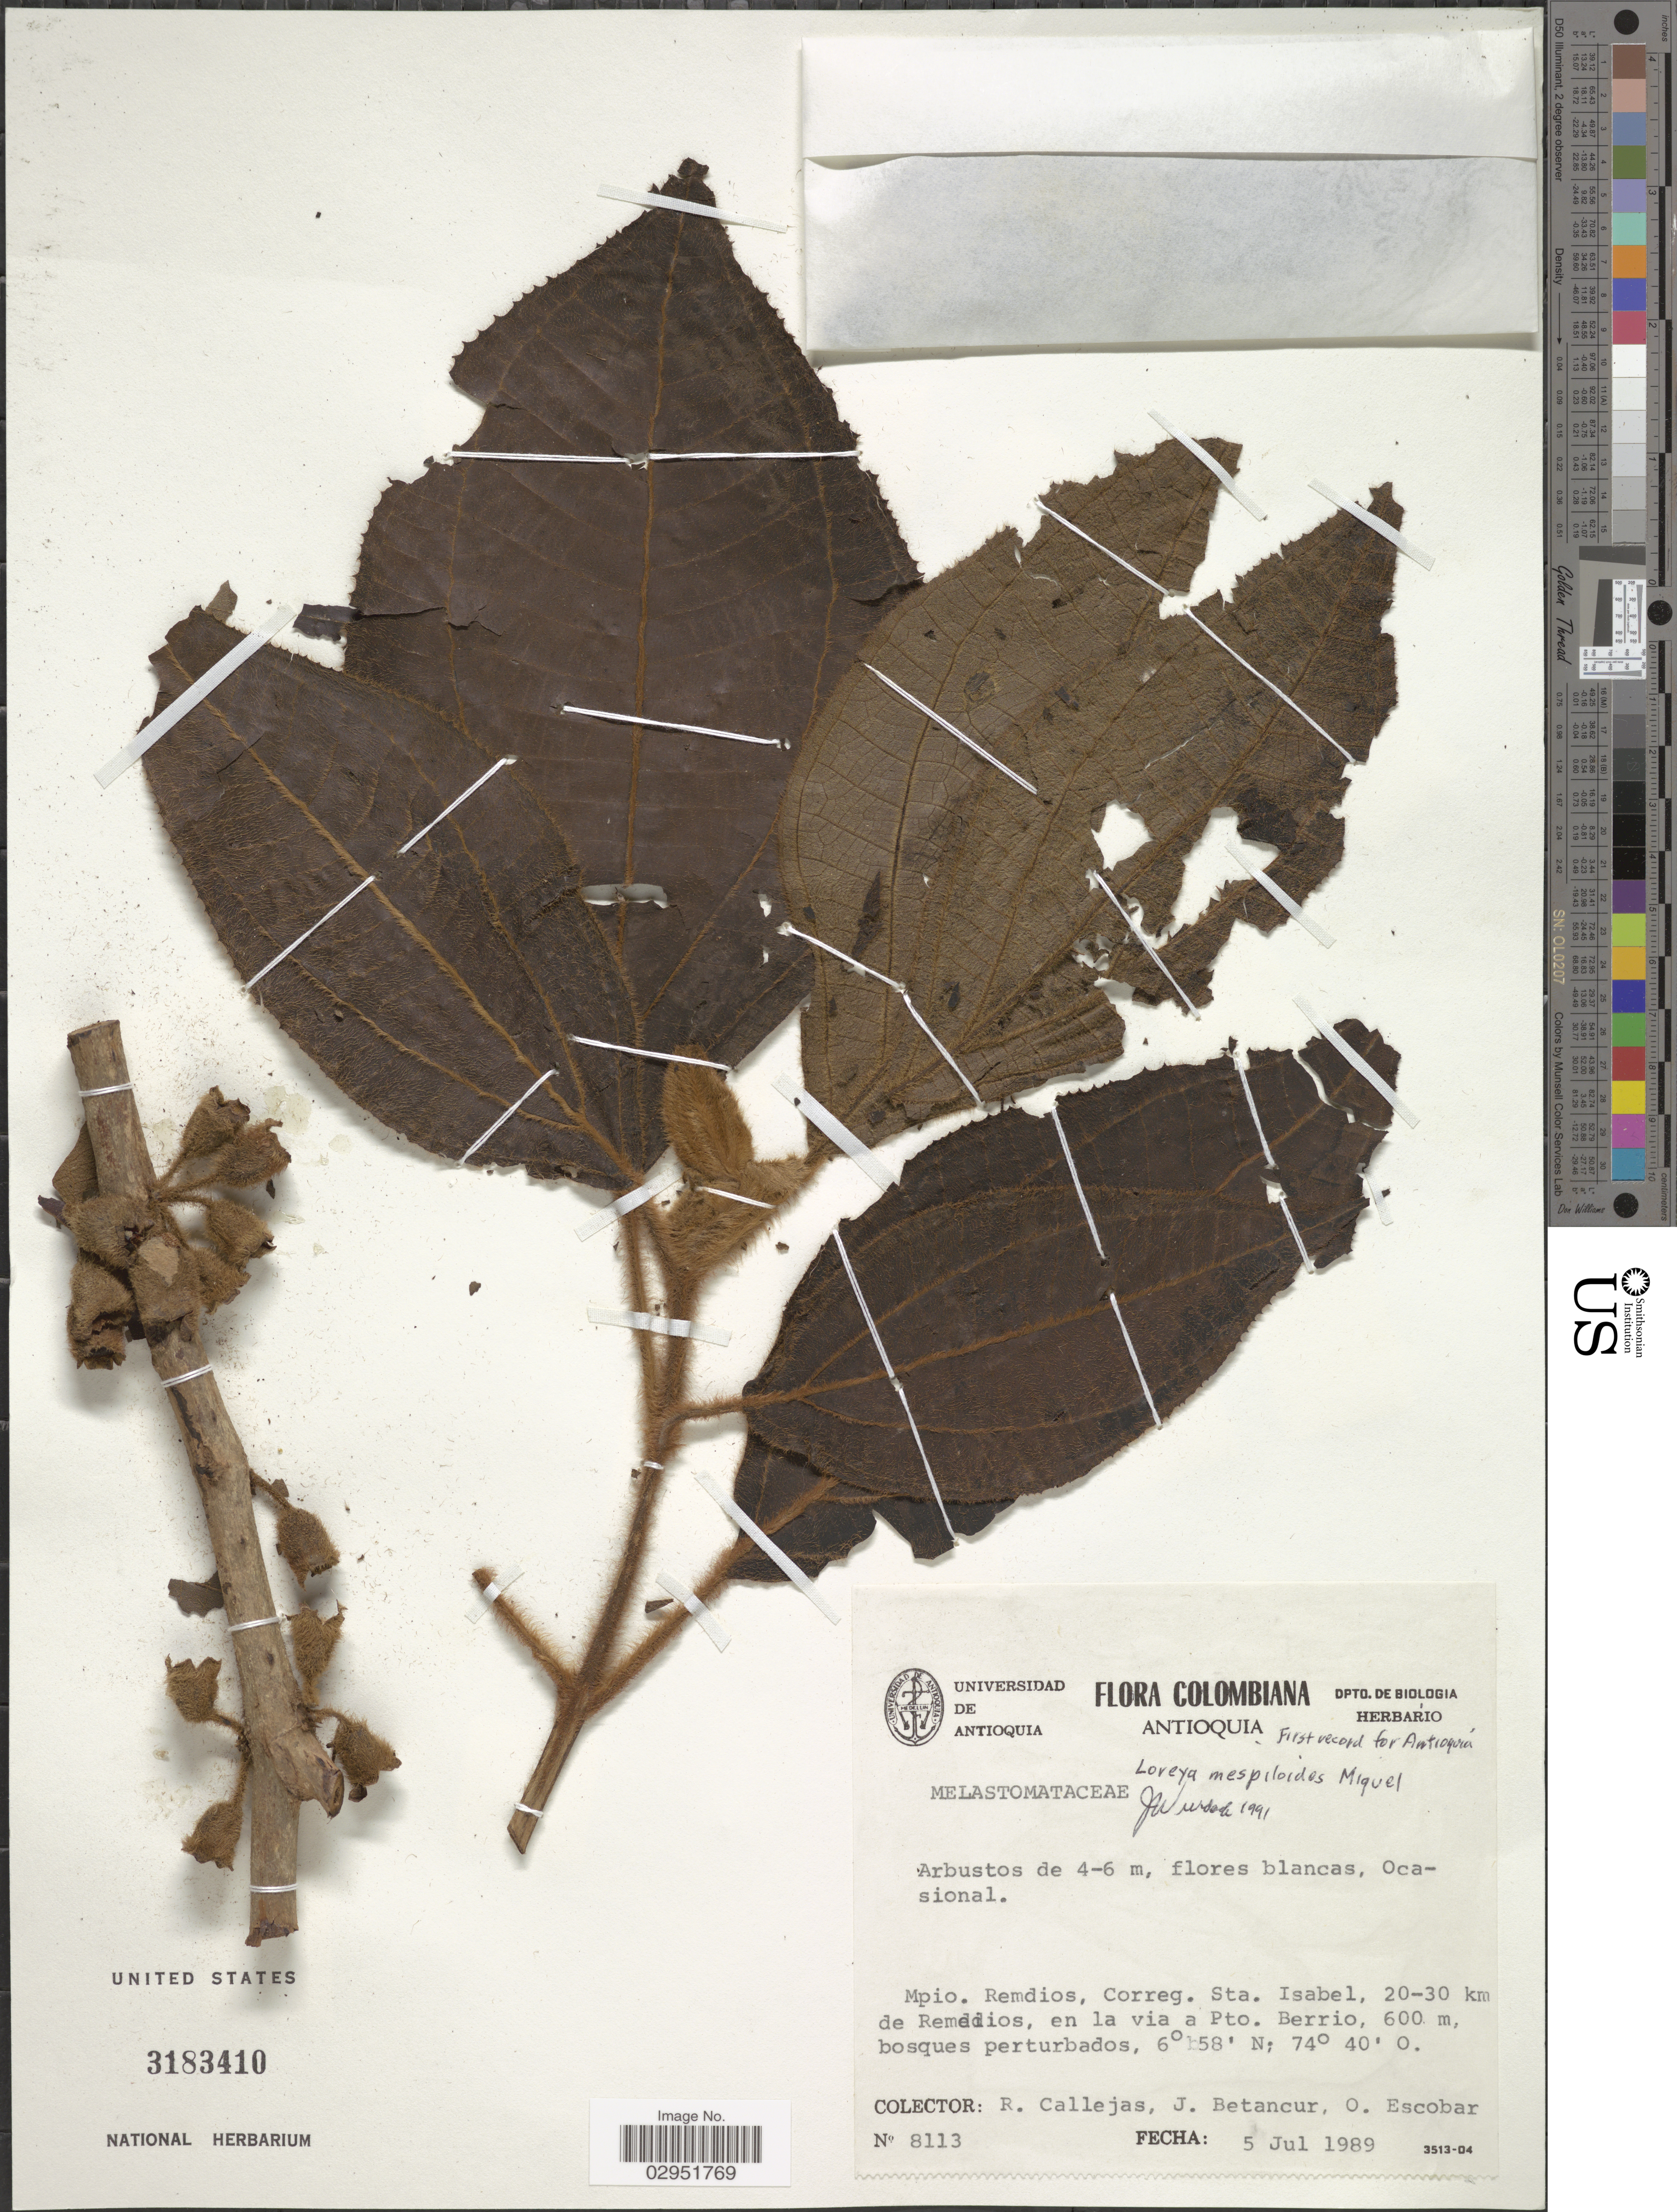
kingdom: Plantae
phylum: Tracheophyta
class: Magnoliopsida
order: Myrtales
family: Melastomataceae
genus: Bellucia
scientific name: Bellucia mespiloides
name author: (Miq.) J.F. Macbr.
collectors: R. Callejas, J. Betancur & O. Escobar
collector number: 8113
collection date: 1989-07-05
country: Colombia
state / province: Antioquia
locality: Mpio. Remdios, Correg. Sta. Isabel, 20-30 km de Remedios, en la via a Pto. Berrio.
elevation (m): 600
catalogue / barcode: US 3183410